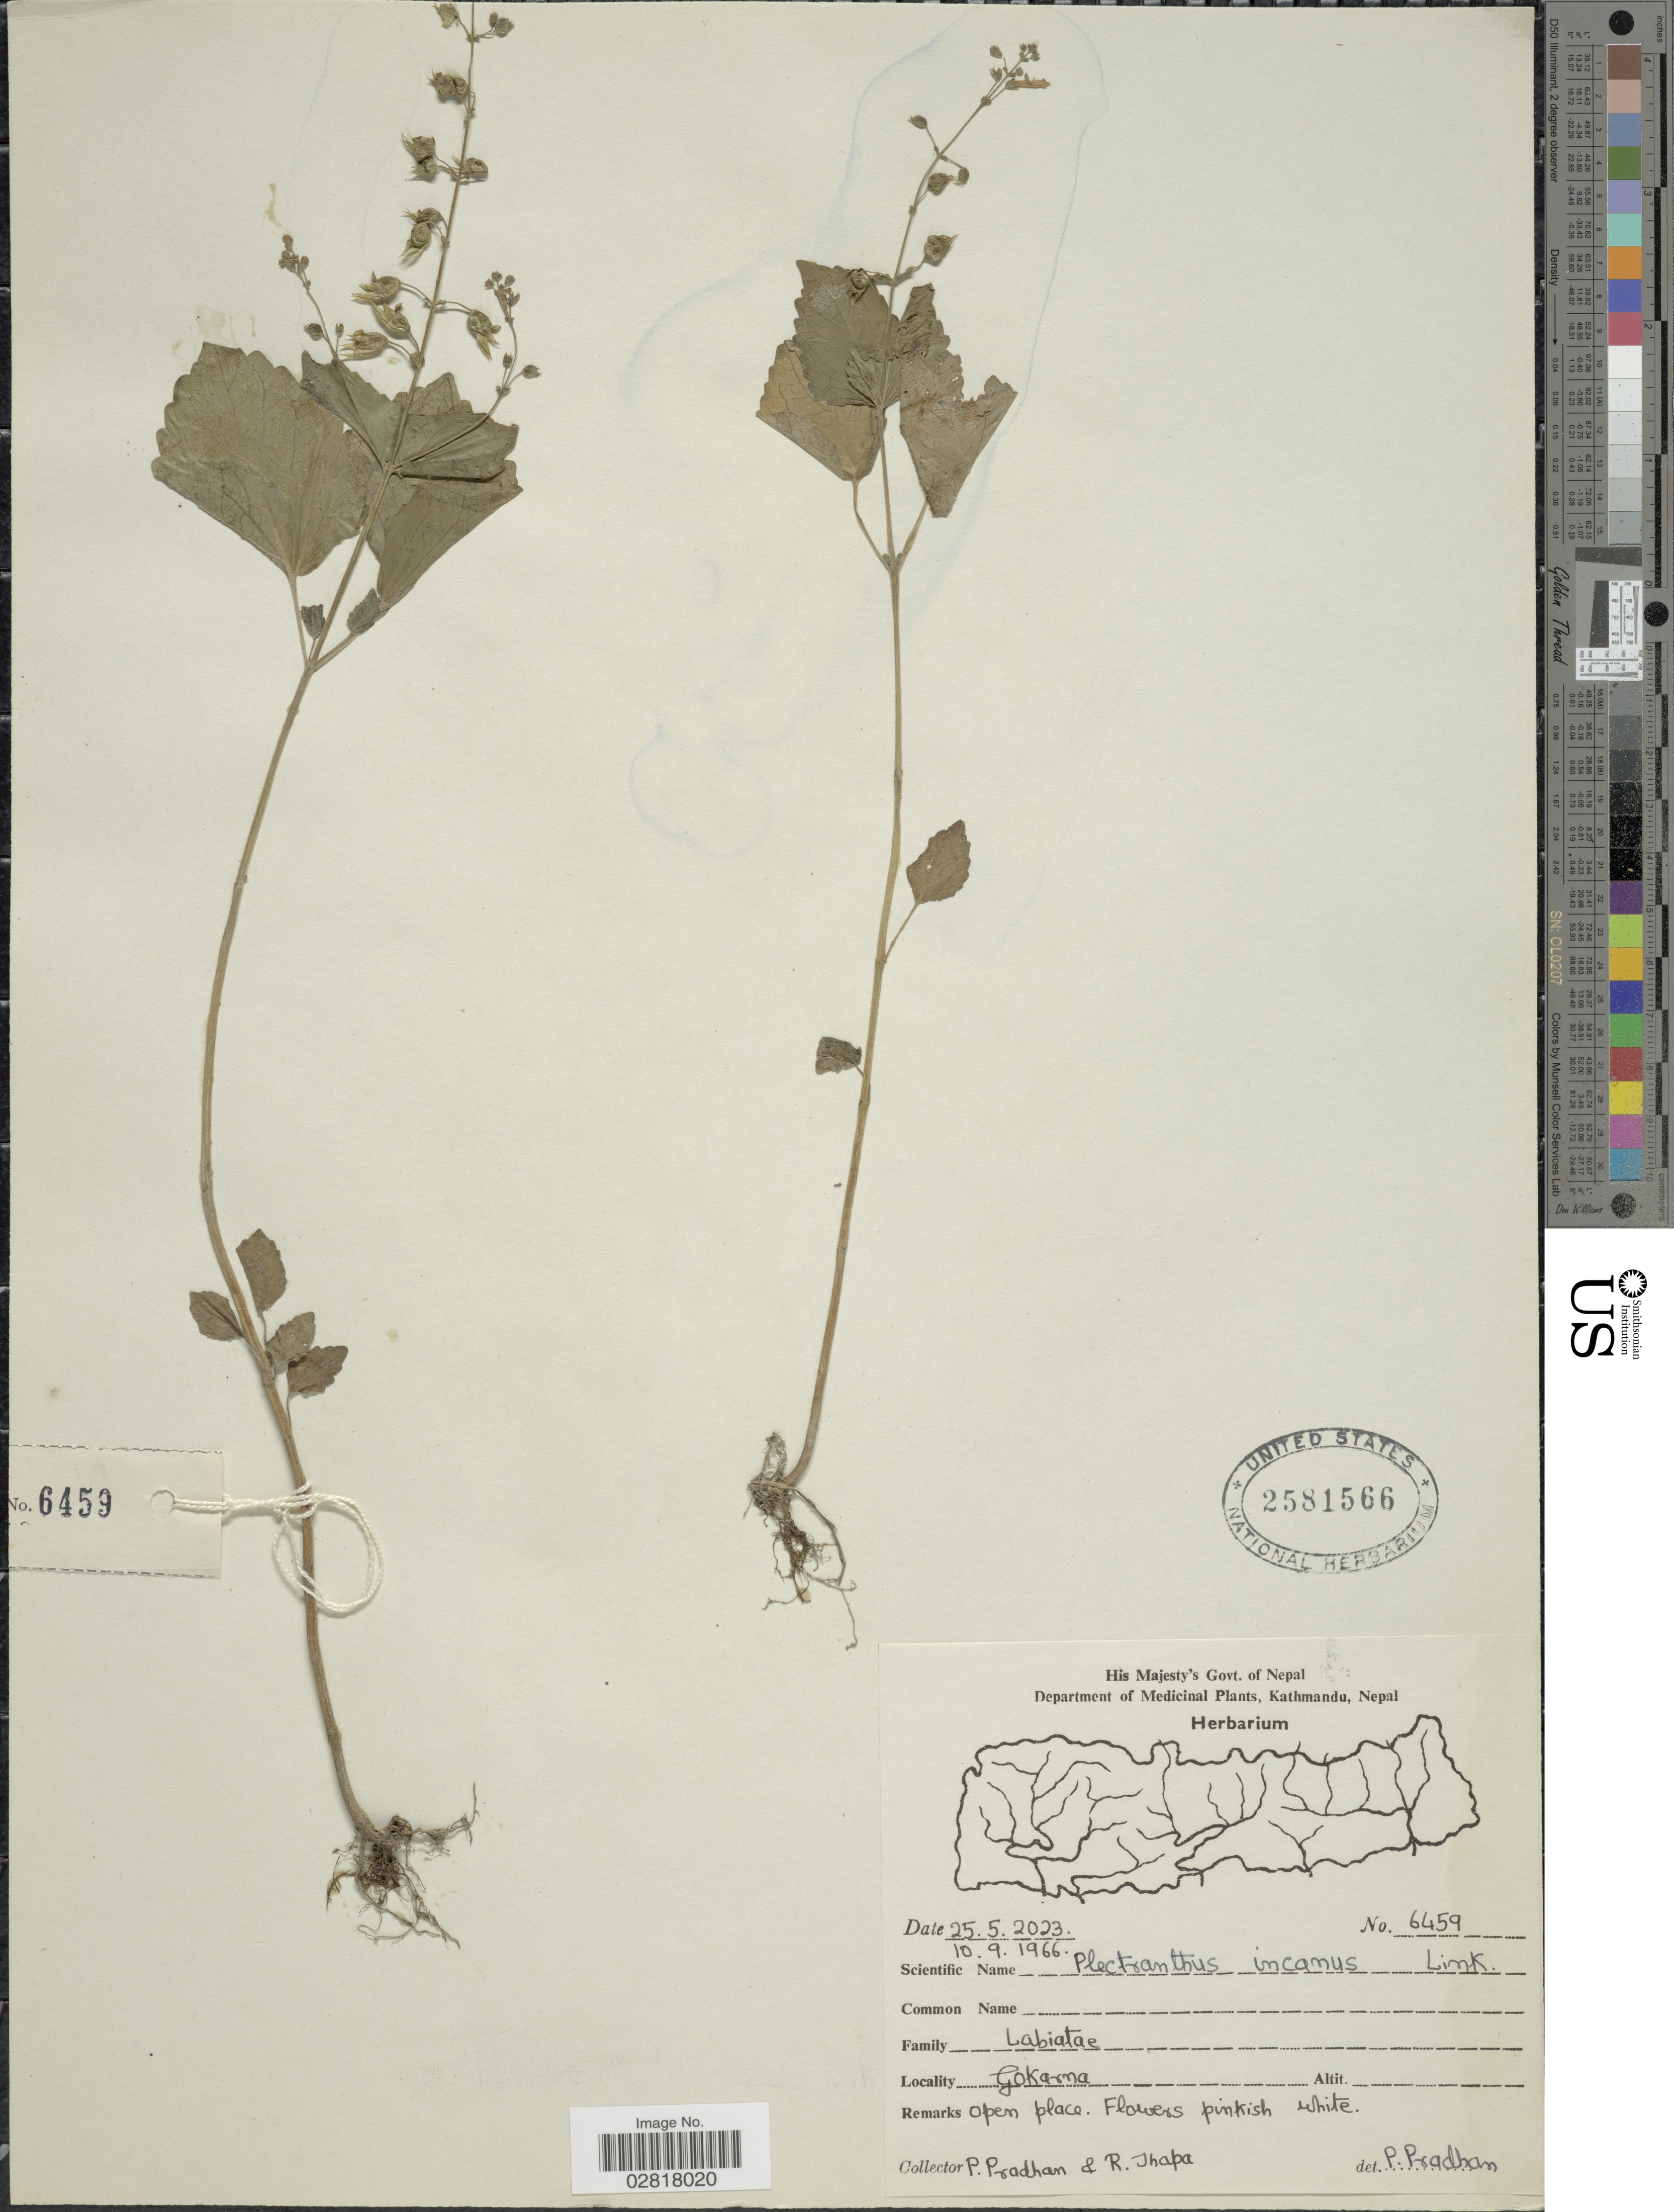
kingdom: Plantae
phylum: Tracheophyta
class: Magnoliopsida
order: Lamiales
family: Lamiaceae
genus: Plectranthus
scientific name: Plectranthus incanus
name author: Link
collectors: P. Pradhan & R. Thapa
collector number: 6459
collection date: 1966-09-10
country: Nepal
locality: Gokarna.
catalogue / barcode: US 2581566